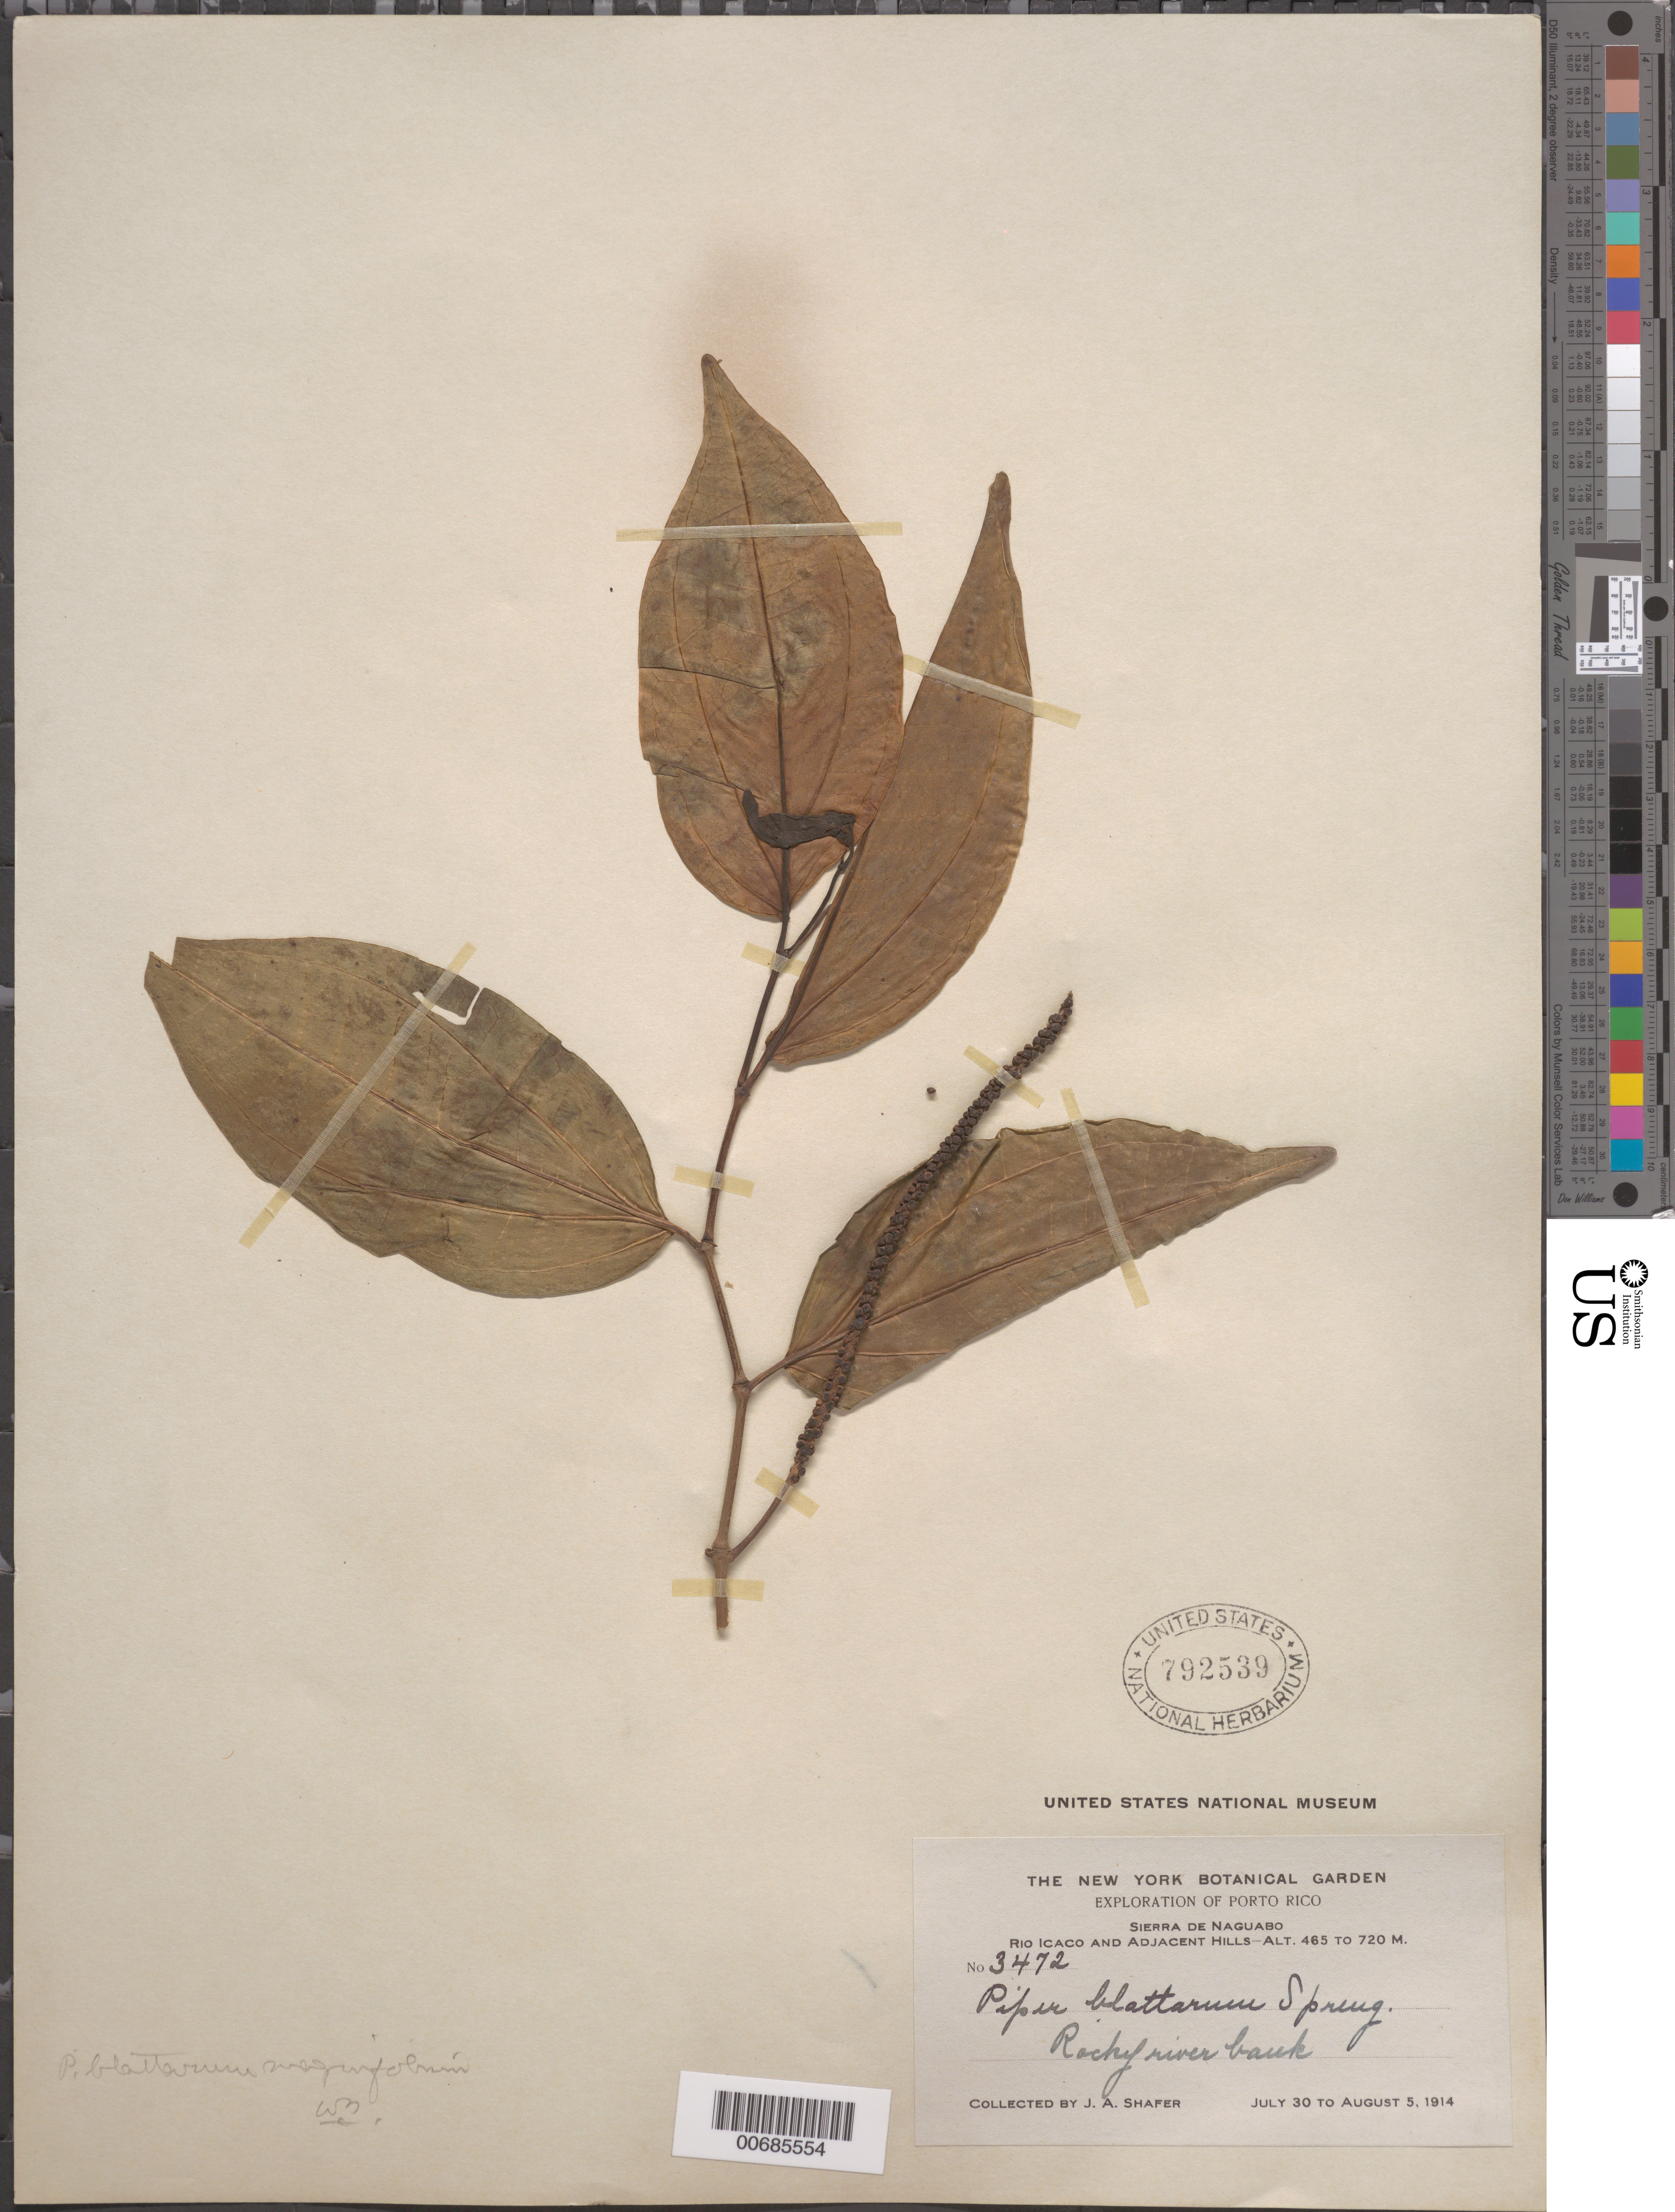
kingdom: Plantae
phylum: Tracheophyta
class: Magnoliopsida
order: Piperales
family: Piperaceae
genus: Piper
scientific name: Piper blattarum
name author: Spreng.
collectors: J. A. Shafer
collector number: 3472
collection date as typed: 30 Jul 1914 to 05 Aug 1914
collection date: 1914-07-30/1914-08-05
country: Puerto Rico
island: Greater Antilles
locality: Sierra de Naguabo, Río Icaco and adjacent hills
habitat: Rocky river bank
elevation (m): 465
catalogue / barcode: US 792539